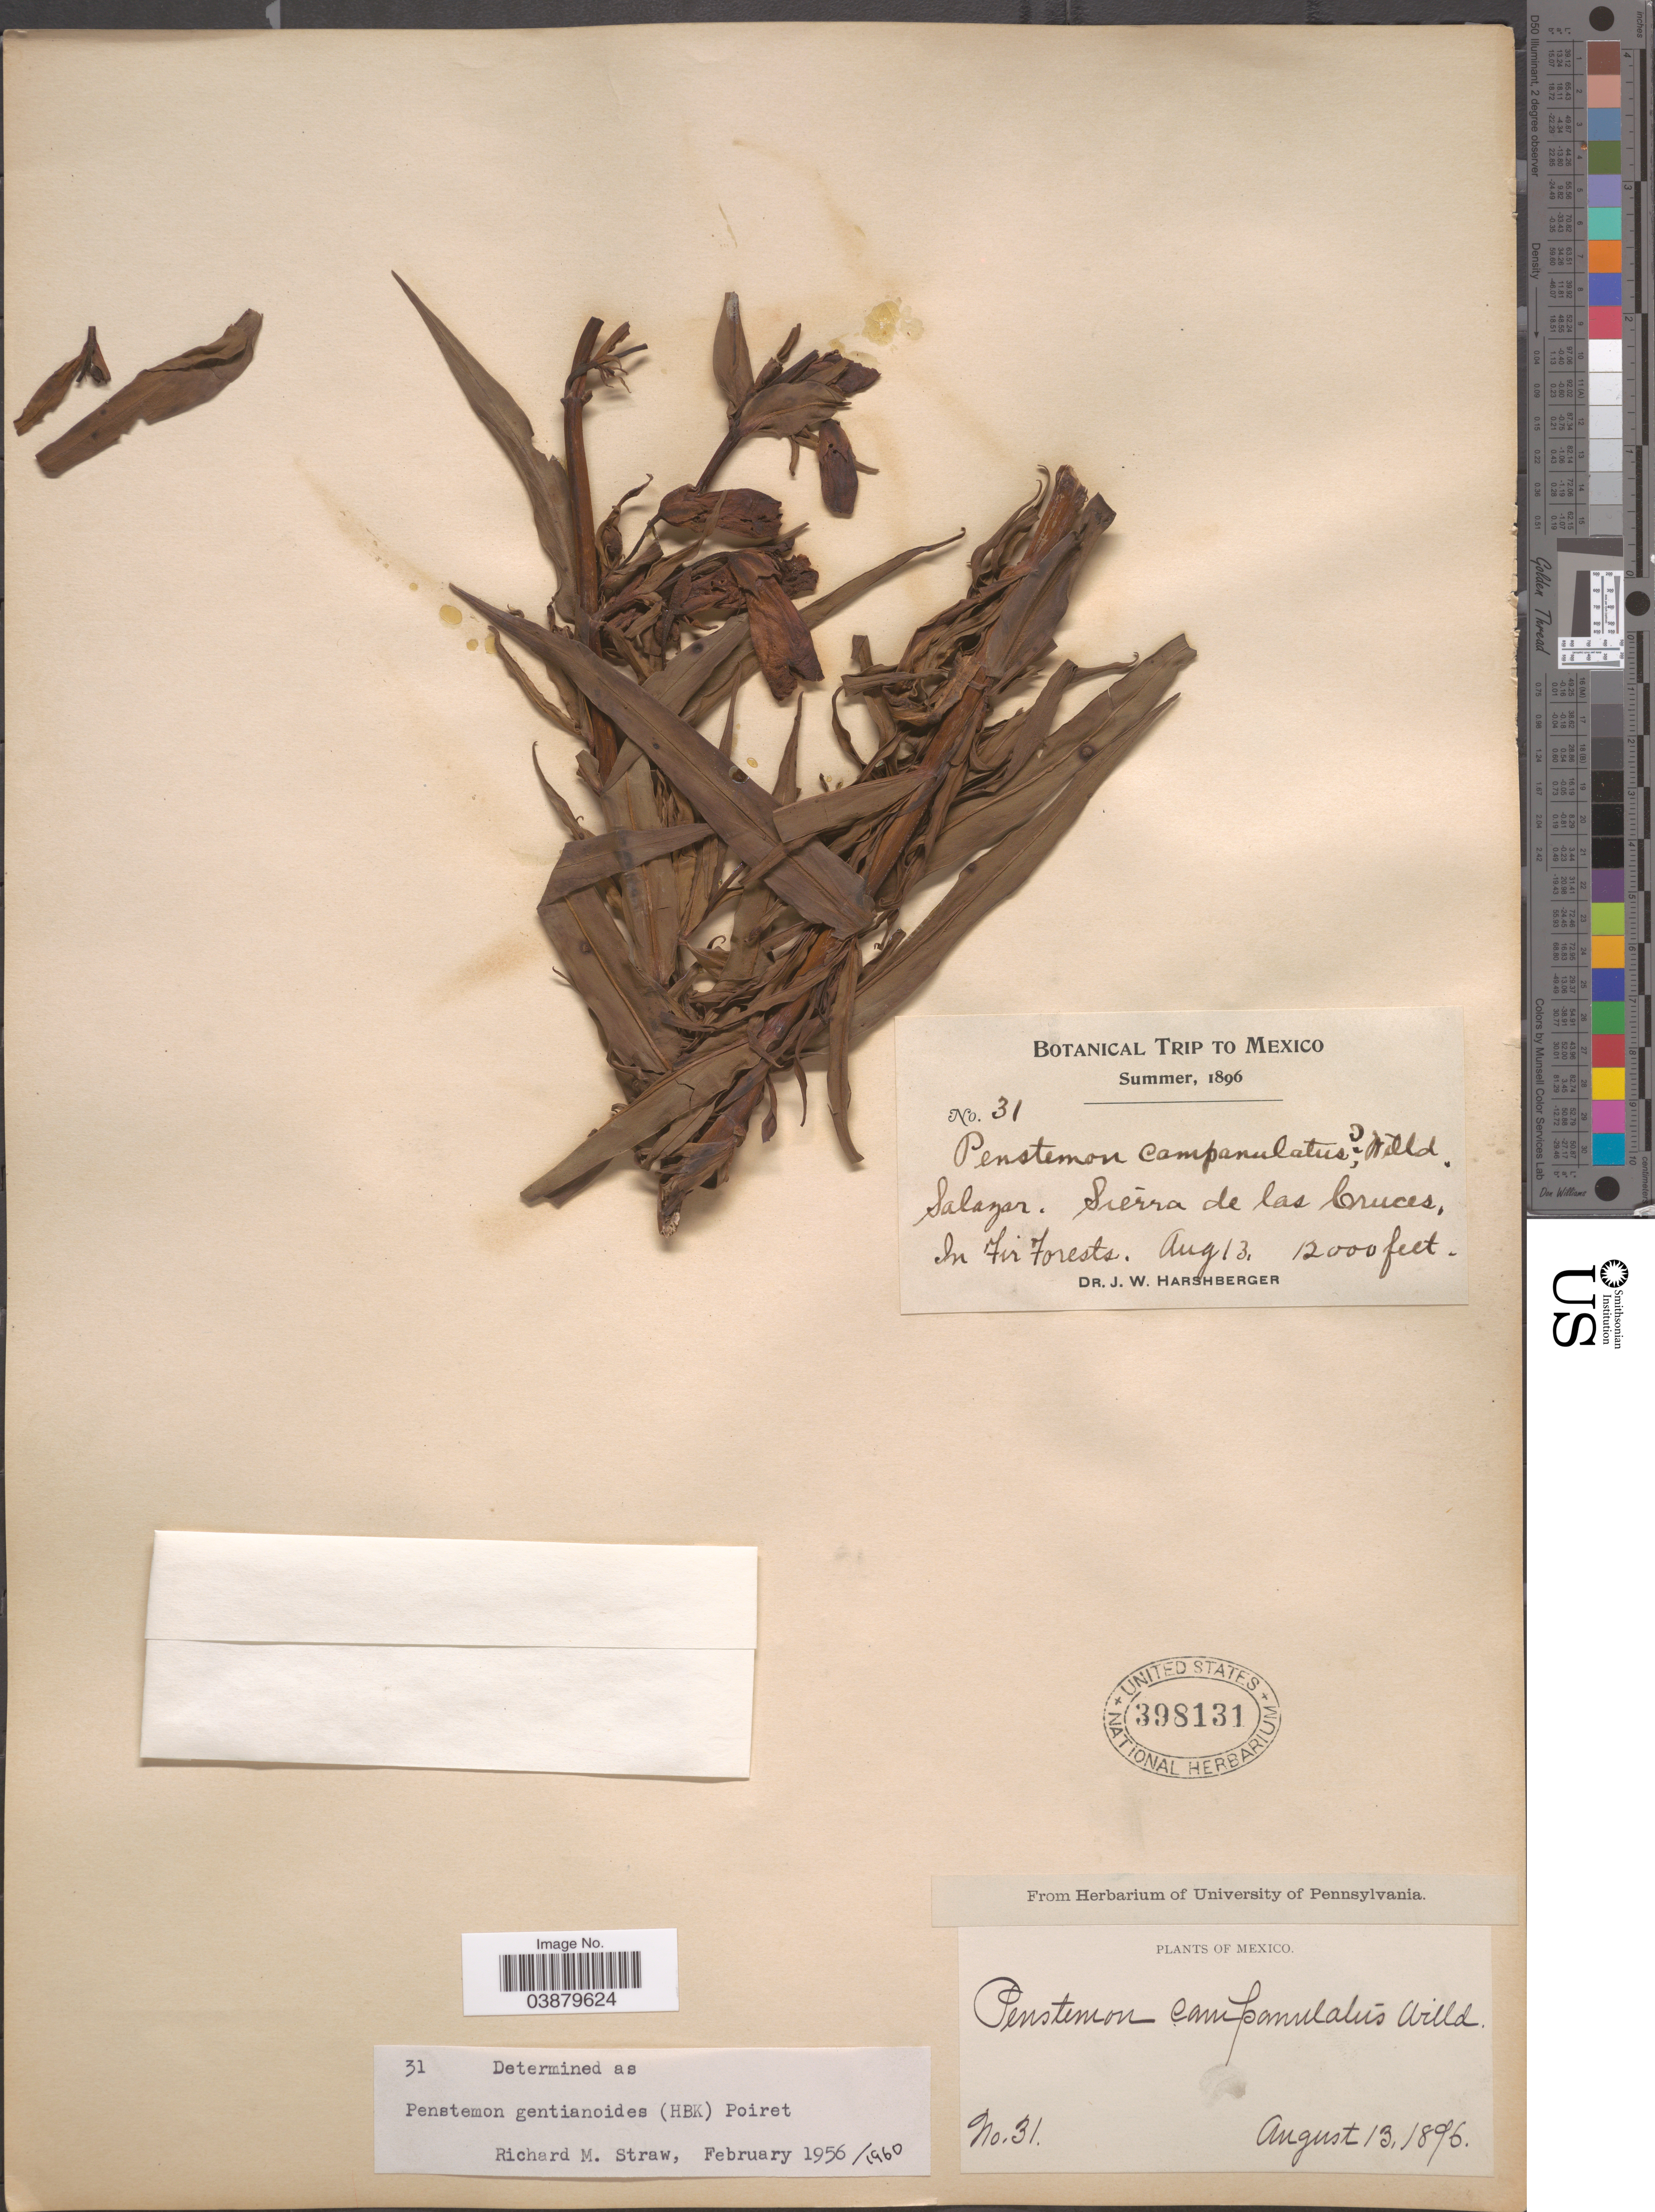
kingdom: Plantae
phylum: Tracheophyta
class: Magnoliopsida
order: Lamiales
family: Plantaginaceae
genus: Penstemon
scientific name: Penstemon gentianoides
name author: (Kunth) Poir.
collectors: J. W. Harshberger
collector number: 31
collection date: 1896-08-13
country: Mexico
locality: Sierra de las Cruces. In fir forests.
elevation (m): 3658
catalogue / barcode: US 398131